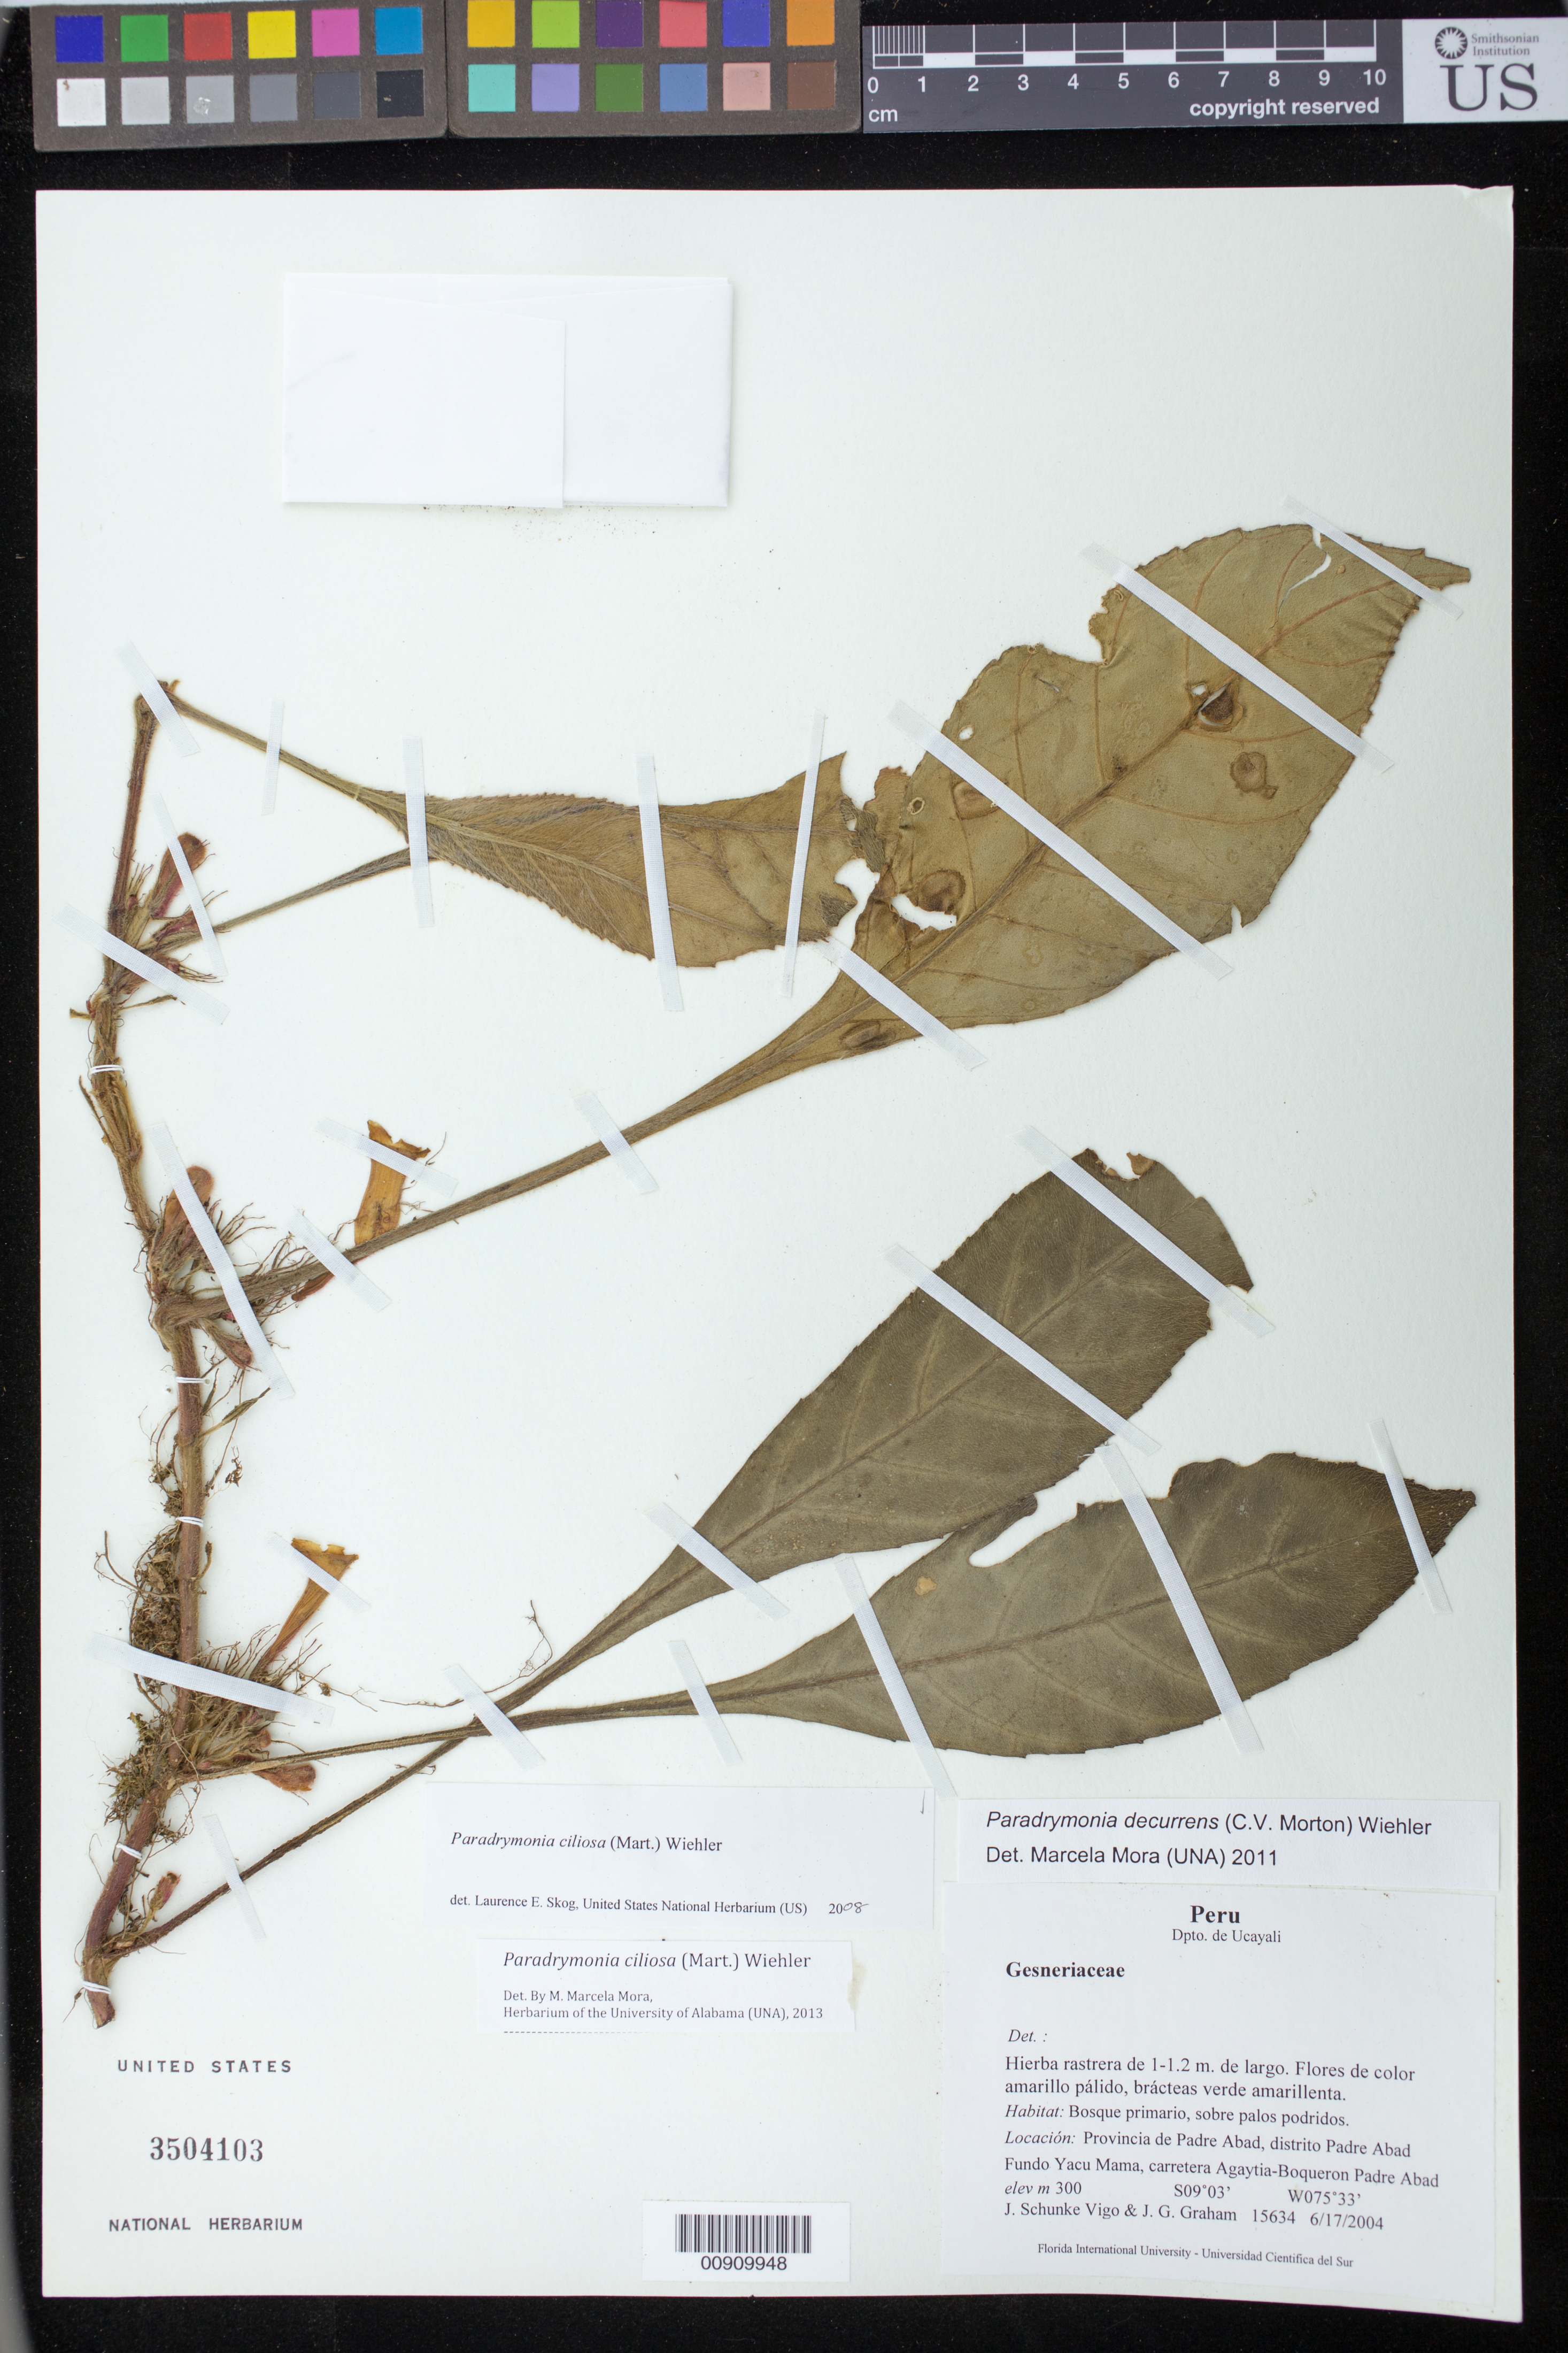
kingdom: Plantae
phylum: Tracheophyta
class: Magnoliopsida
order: Lamiales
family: Gesneriaceae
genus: Paradrymonia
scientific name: Paradrymonia ciliosa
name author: (Mart.) Wiehler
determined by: Skog, Laurence E.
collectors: J. Schunke Vigo & J. G. Graham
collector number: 15634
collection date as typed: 17 Jun 2004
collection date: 2004-06-17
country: Peru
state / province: Ucayali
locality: Provincia de Padre Abad, distrito Padre Abad, Fundo Yacu Mama, carretera Agaytia-Boqueron Padre Abad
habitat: Bosque primario, sobre palos podridos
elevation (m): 300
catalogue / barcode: US 3504103